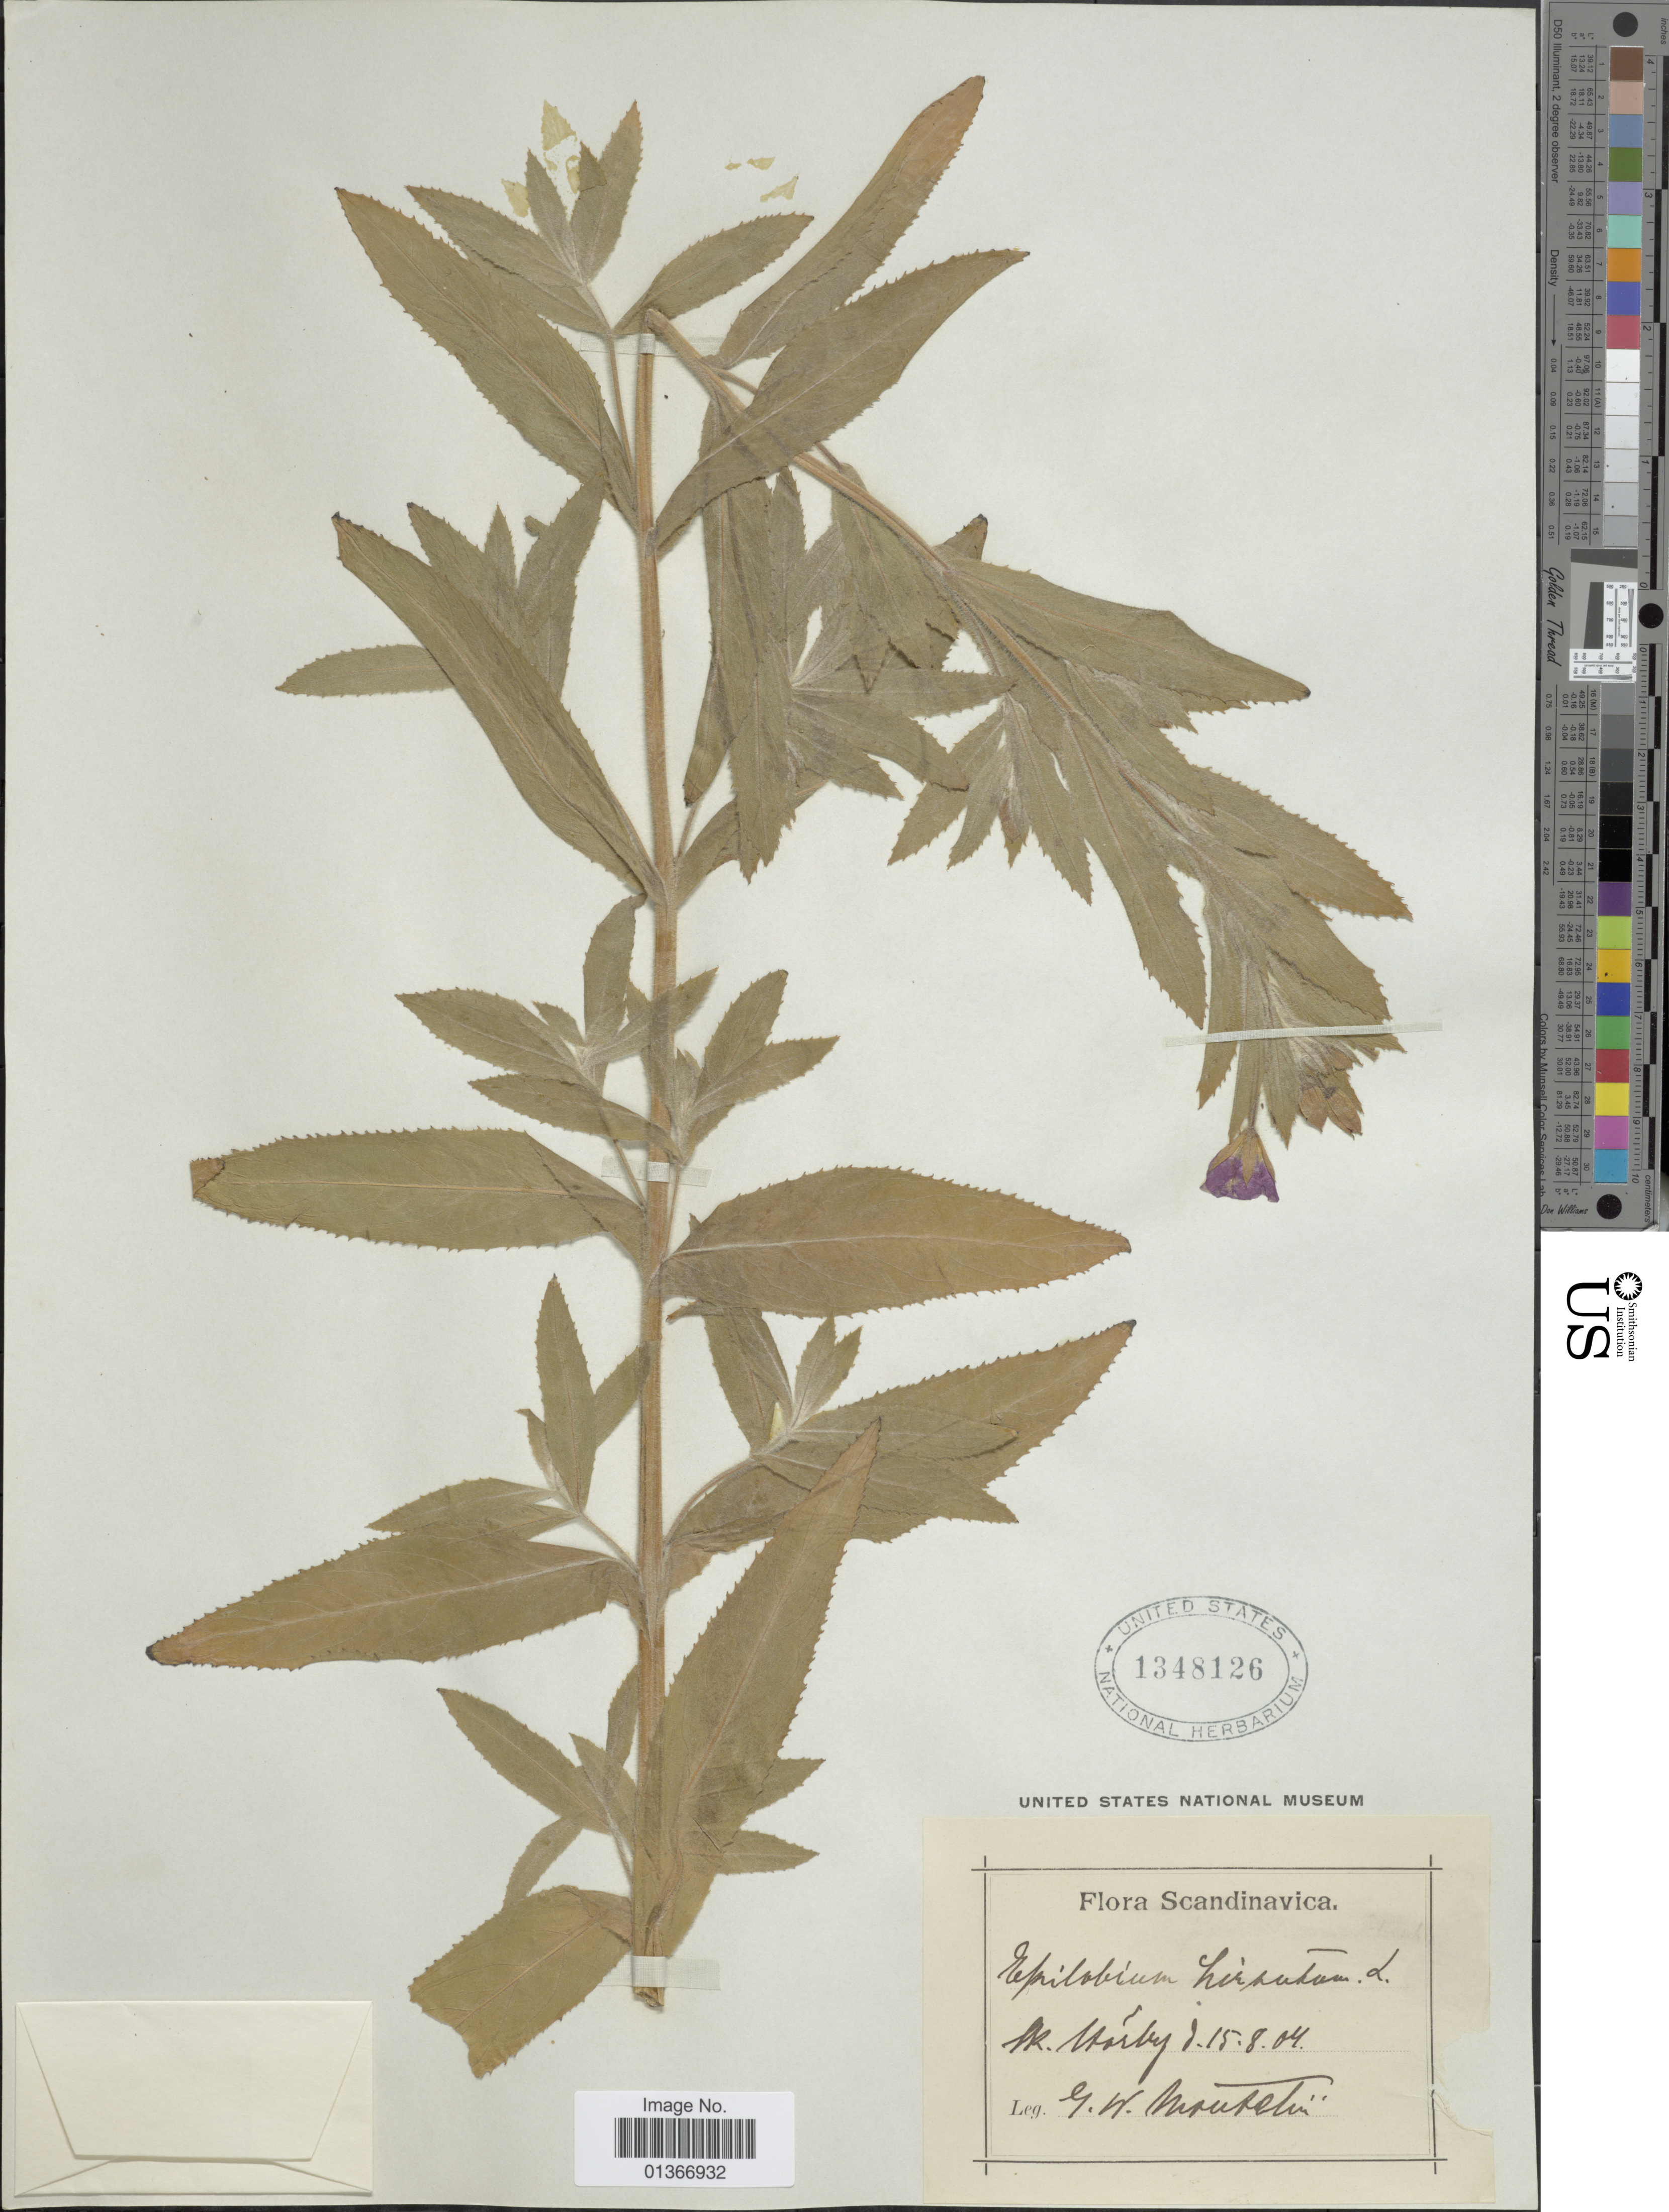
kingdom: Plantae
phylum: Tracheophyta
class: Magnoliopsida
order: Myrtales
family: Onagraceae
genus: Epilobium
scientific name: Epilobium hirsutum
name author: L.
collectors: G. Moutelin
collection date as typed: Transcribed d/m/y: 15/8/4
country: Sweden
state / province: Stockholm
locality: Sk. Mörby.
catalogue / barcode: US 1348126